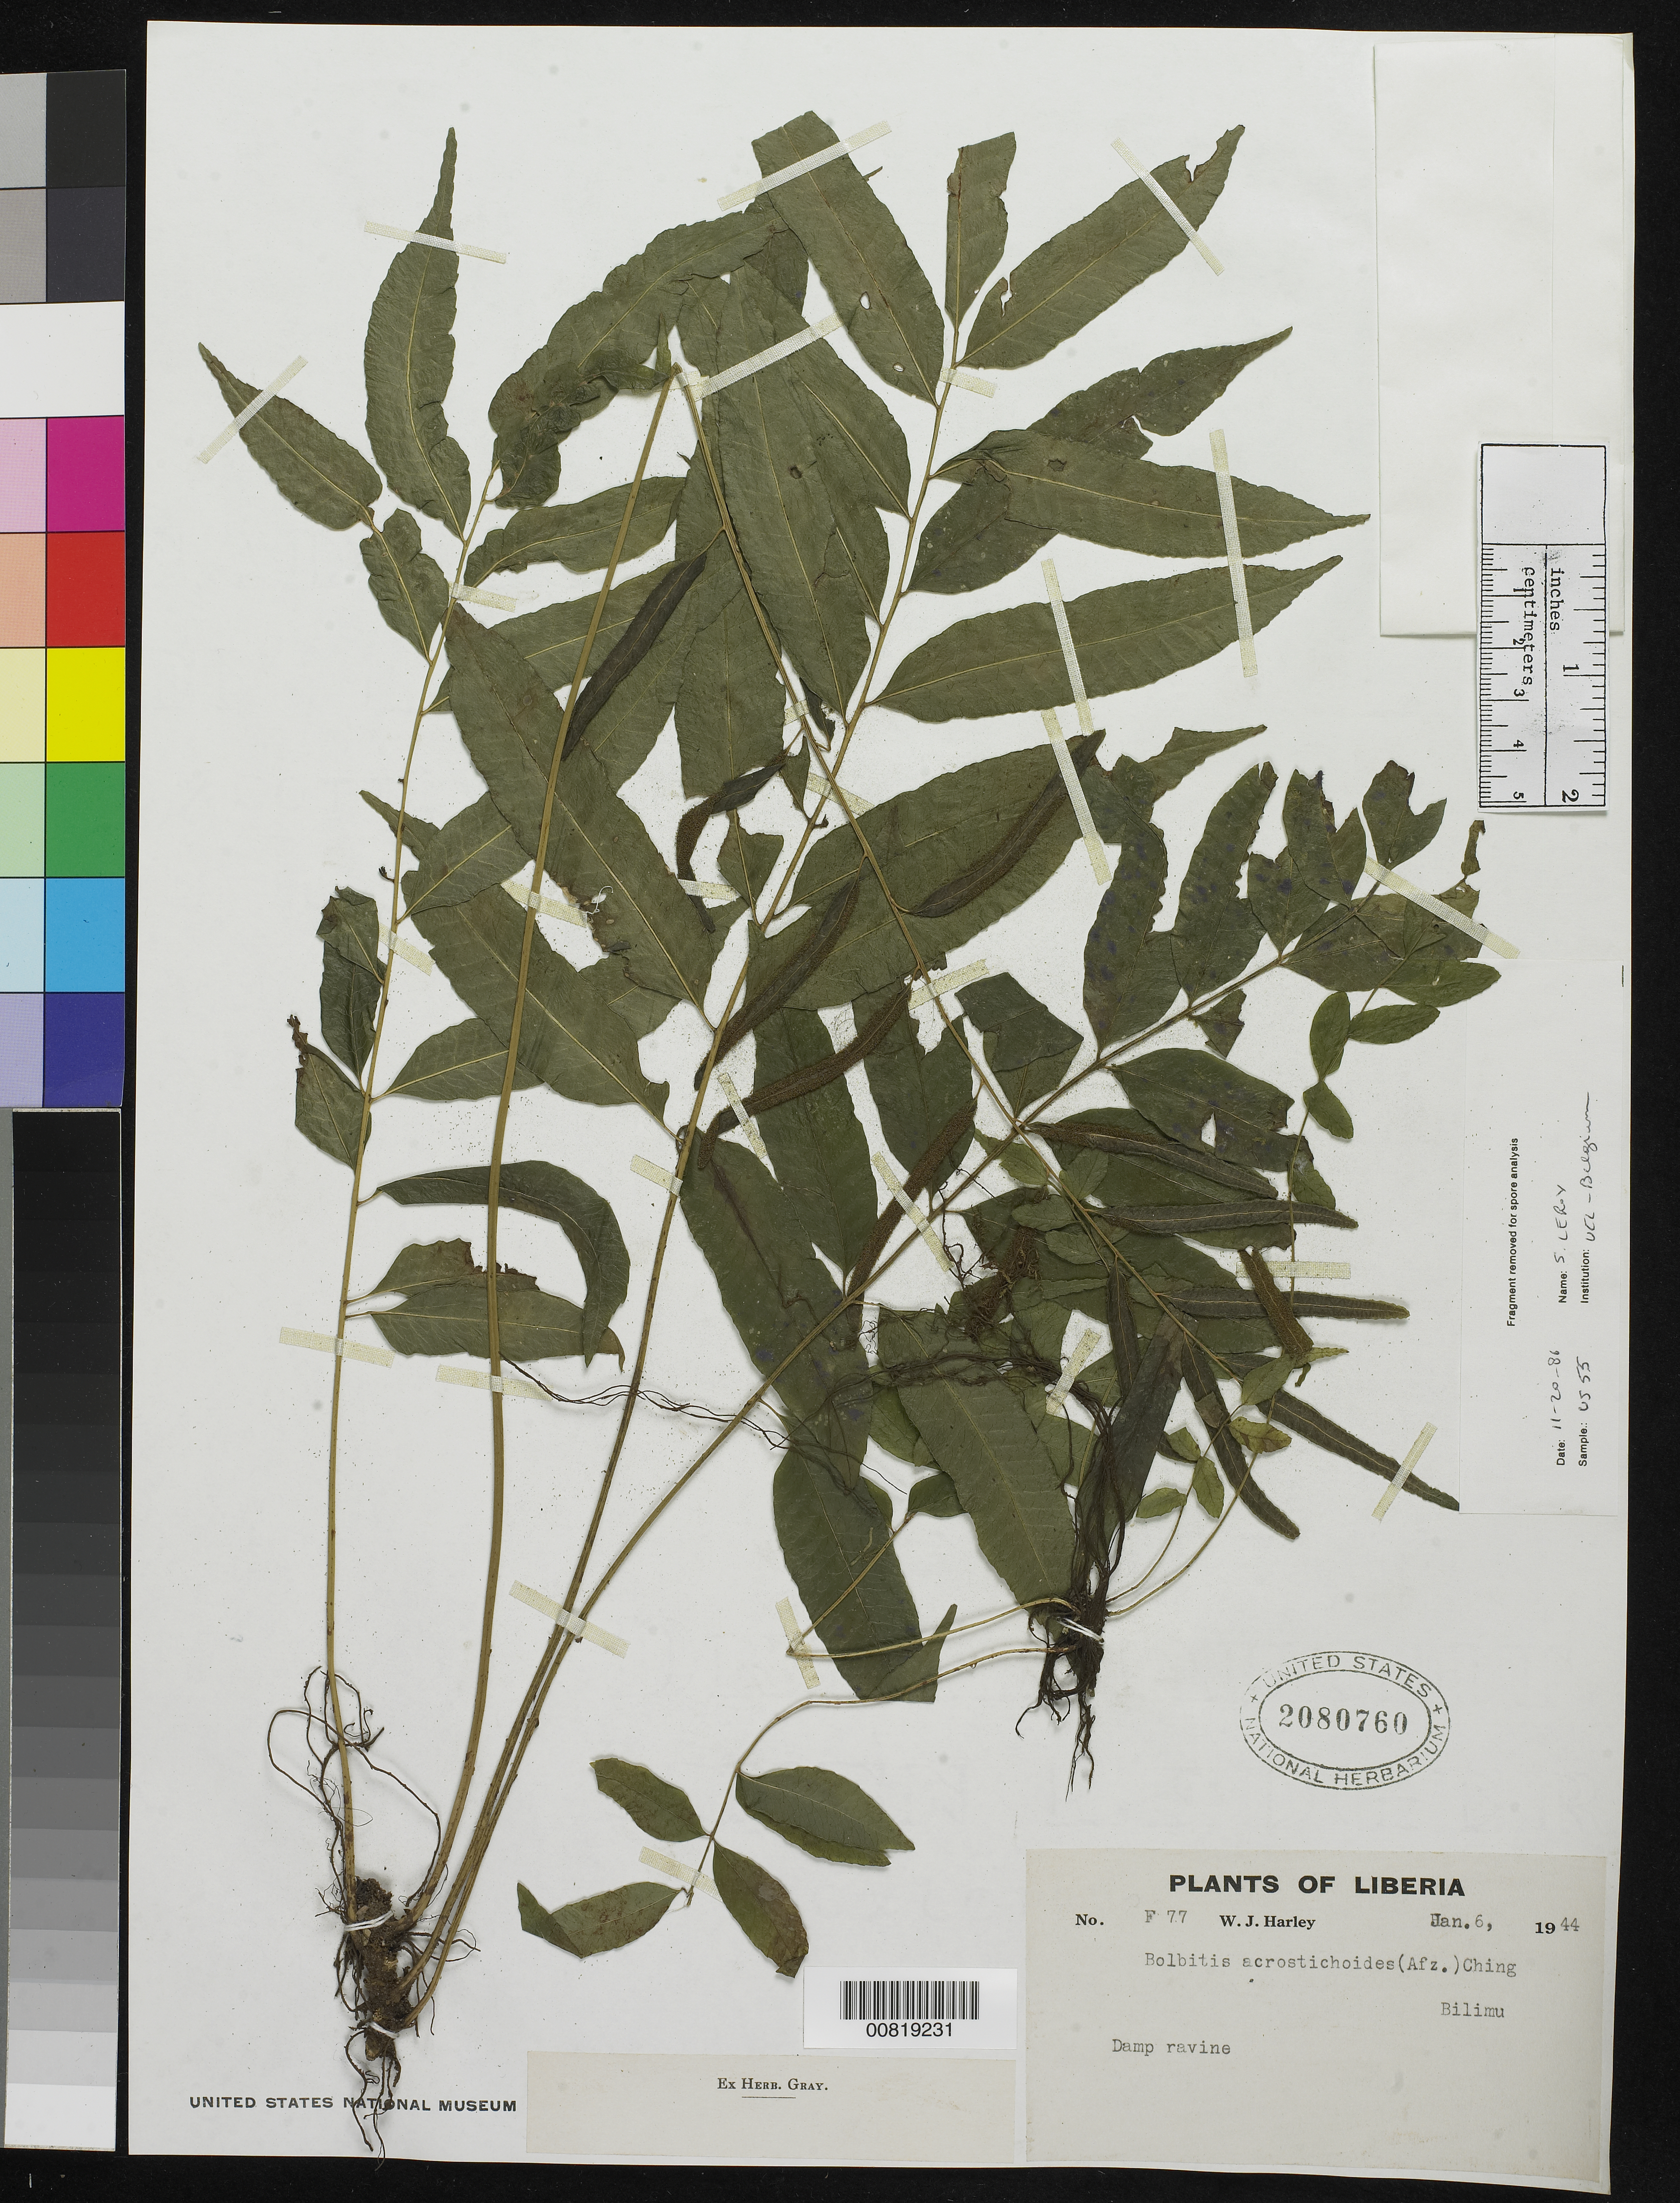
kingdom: Plantae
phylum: Tracheophyta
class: Polypodiopsida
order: Polypodiales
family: Dryopteridaceae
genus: Bolbitis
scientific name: Bolbitis acrostichoides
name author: (Hook.) Ching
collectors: W. Harley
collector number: F 77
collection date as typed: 6 Jan 1944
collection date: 1944-01-06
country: Liberia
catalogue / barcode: US 2080760